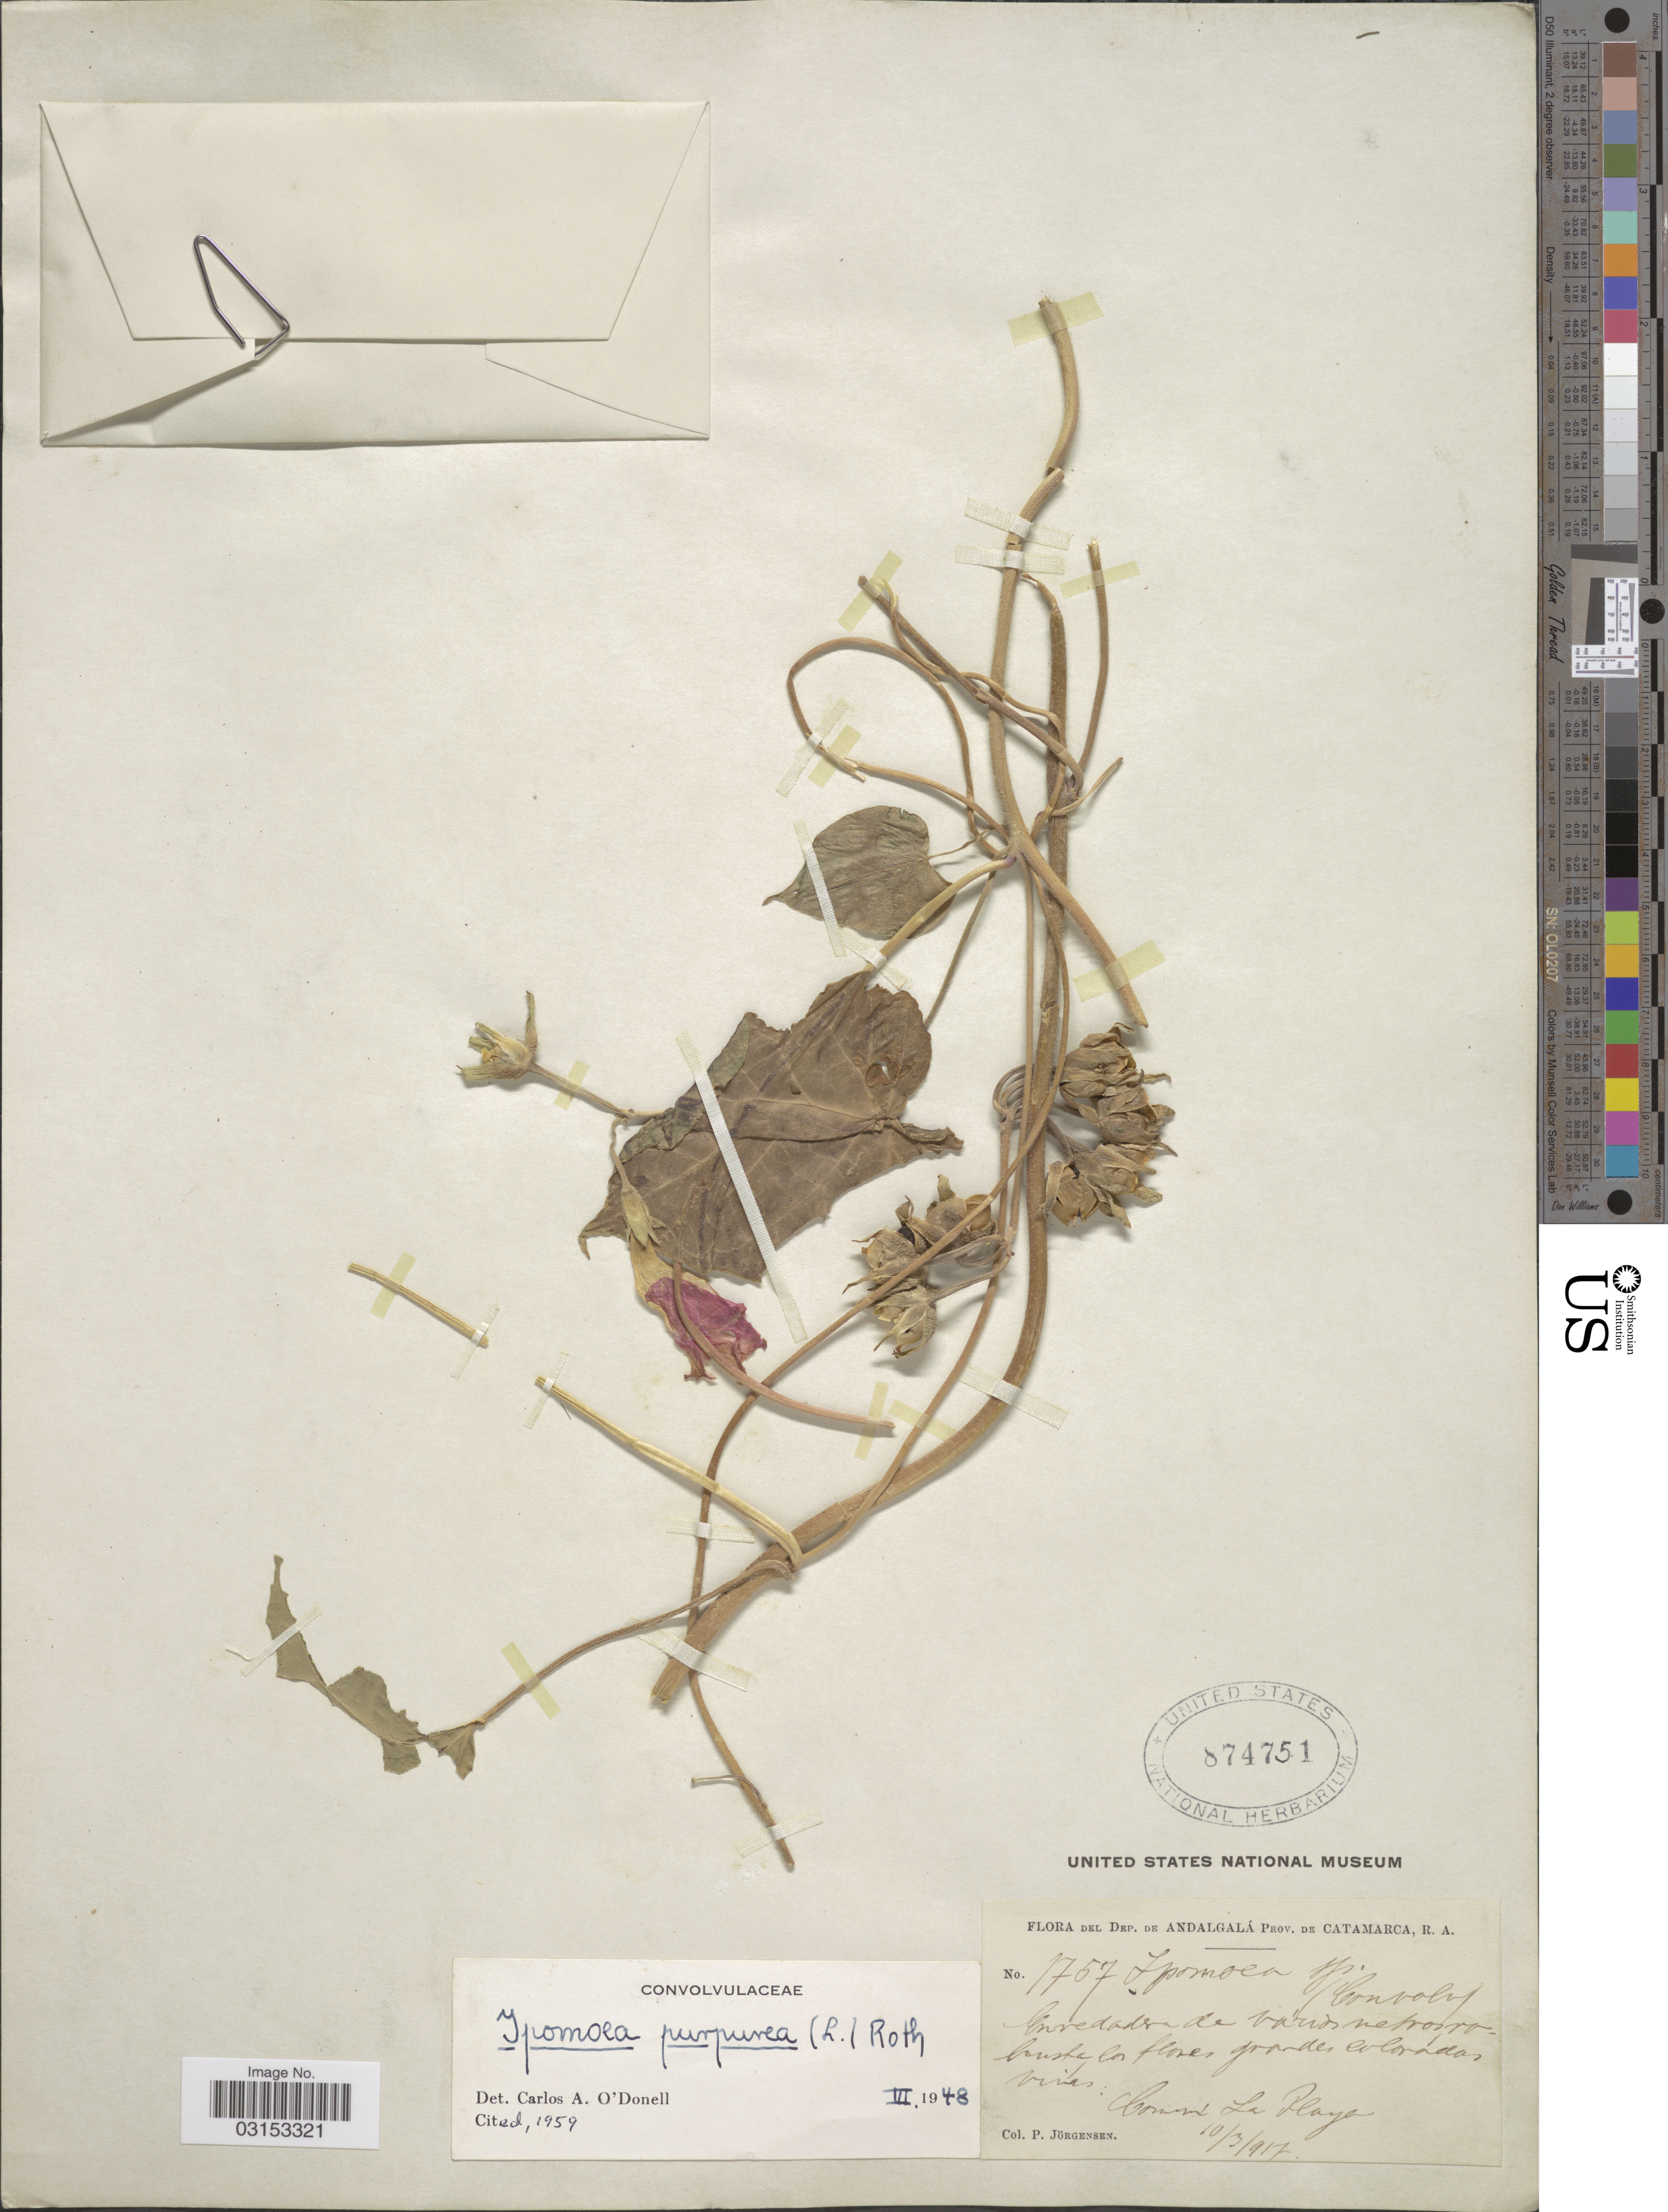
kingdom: Plantae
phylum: Tracheophyta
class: Magnoliopsida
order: Solanales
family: Convolvulaceae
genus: Ipomoea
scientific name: Ipomoea purpurea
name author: (L.) Roth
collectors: P. Jörgensen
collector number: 1757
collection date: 1917-03-10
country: Argentina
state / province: Catamarca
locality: Dep. de Andalgalá. La Playa.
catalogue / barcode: US 874751